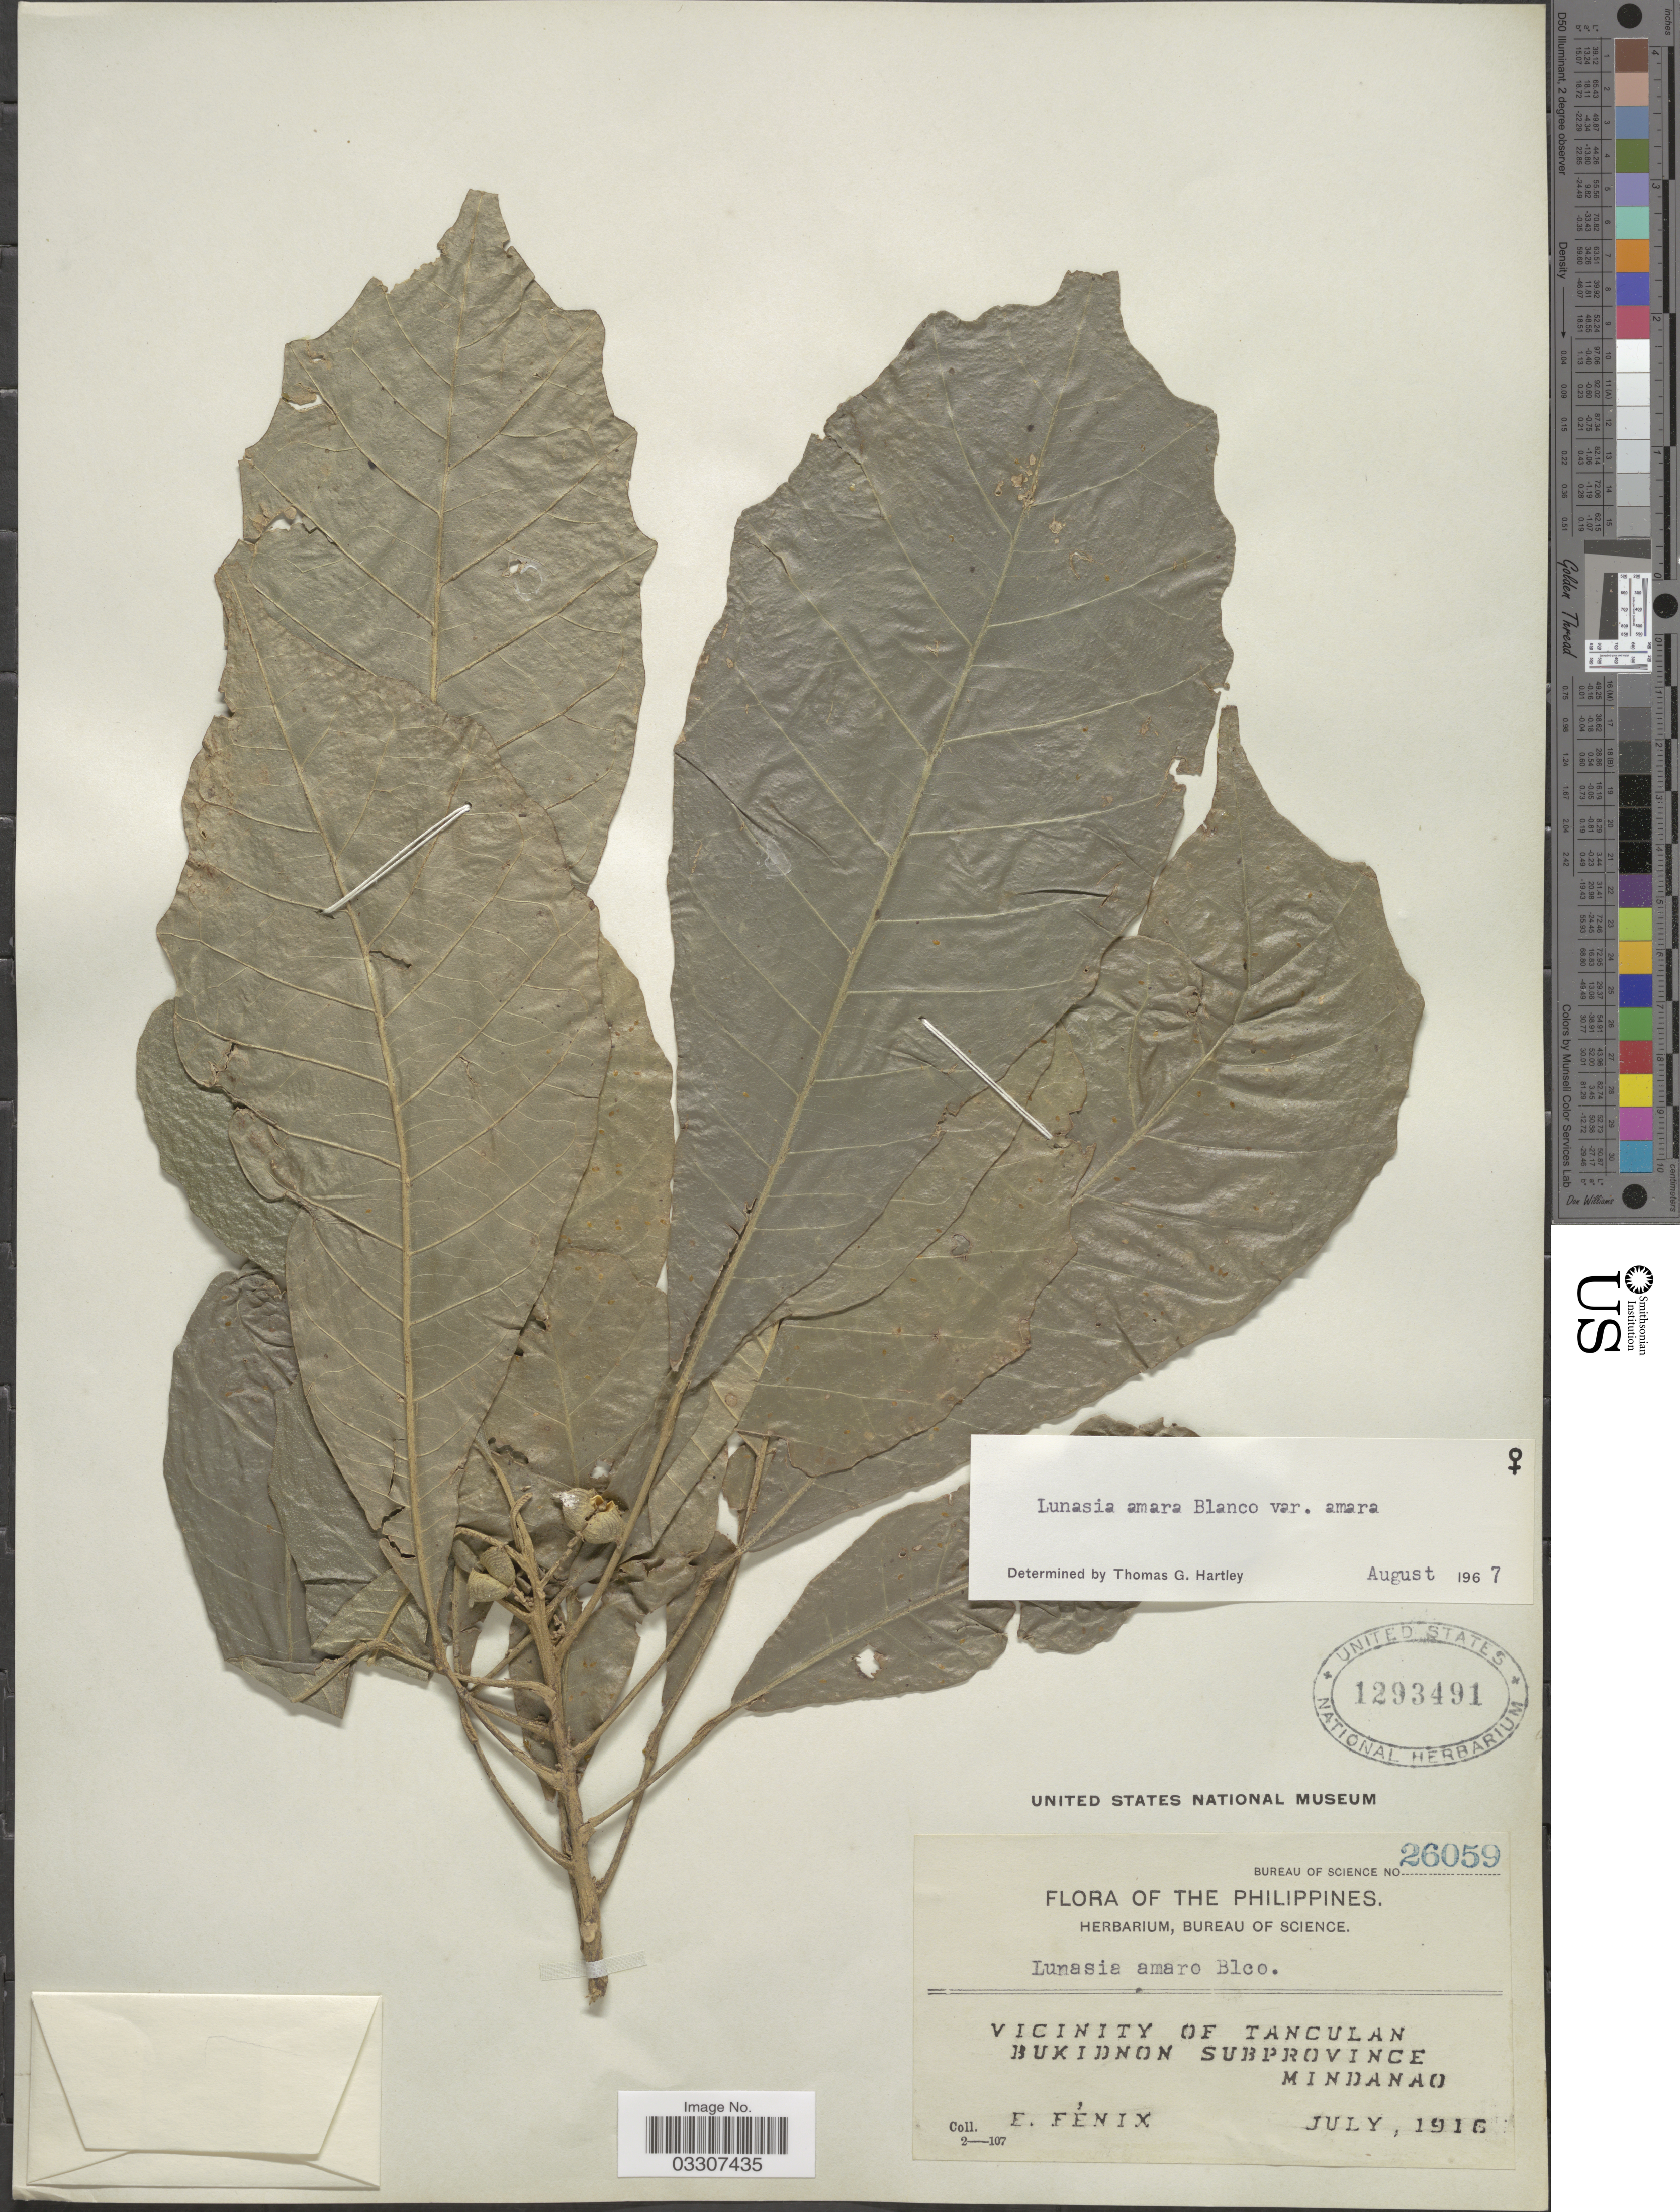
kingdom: Plantae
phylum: Tracheophyta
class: Magnoliopsida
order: Sapindales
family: Rutaceae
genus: Lunasia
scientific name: Lunasia amara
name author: Blanco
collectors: E. Fenix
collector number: Bureau of Science 26059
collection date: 1916-07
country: Philippines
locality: Vicinity of Tanculan Bukidnon Subprovince Mindanao.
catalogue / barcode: US 1293491